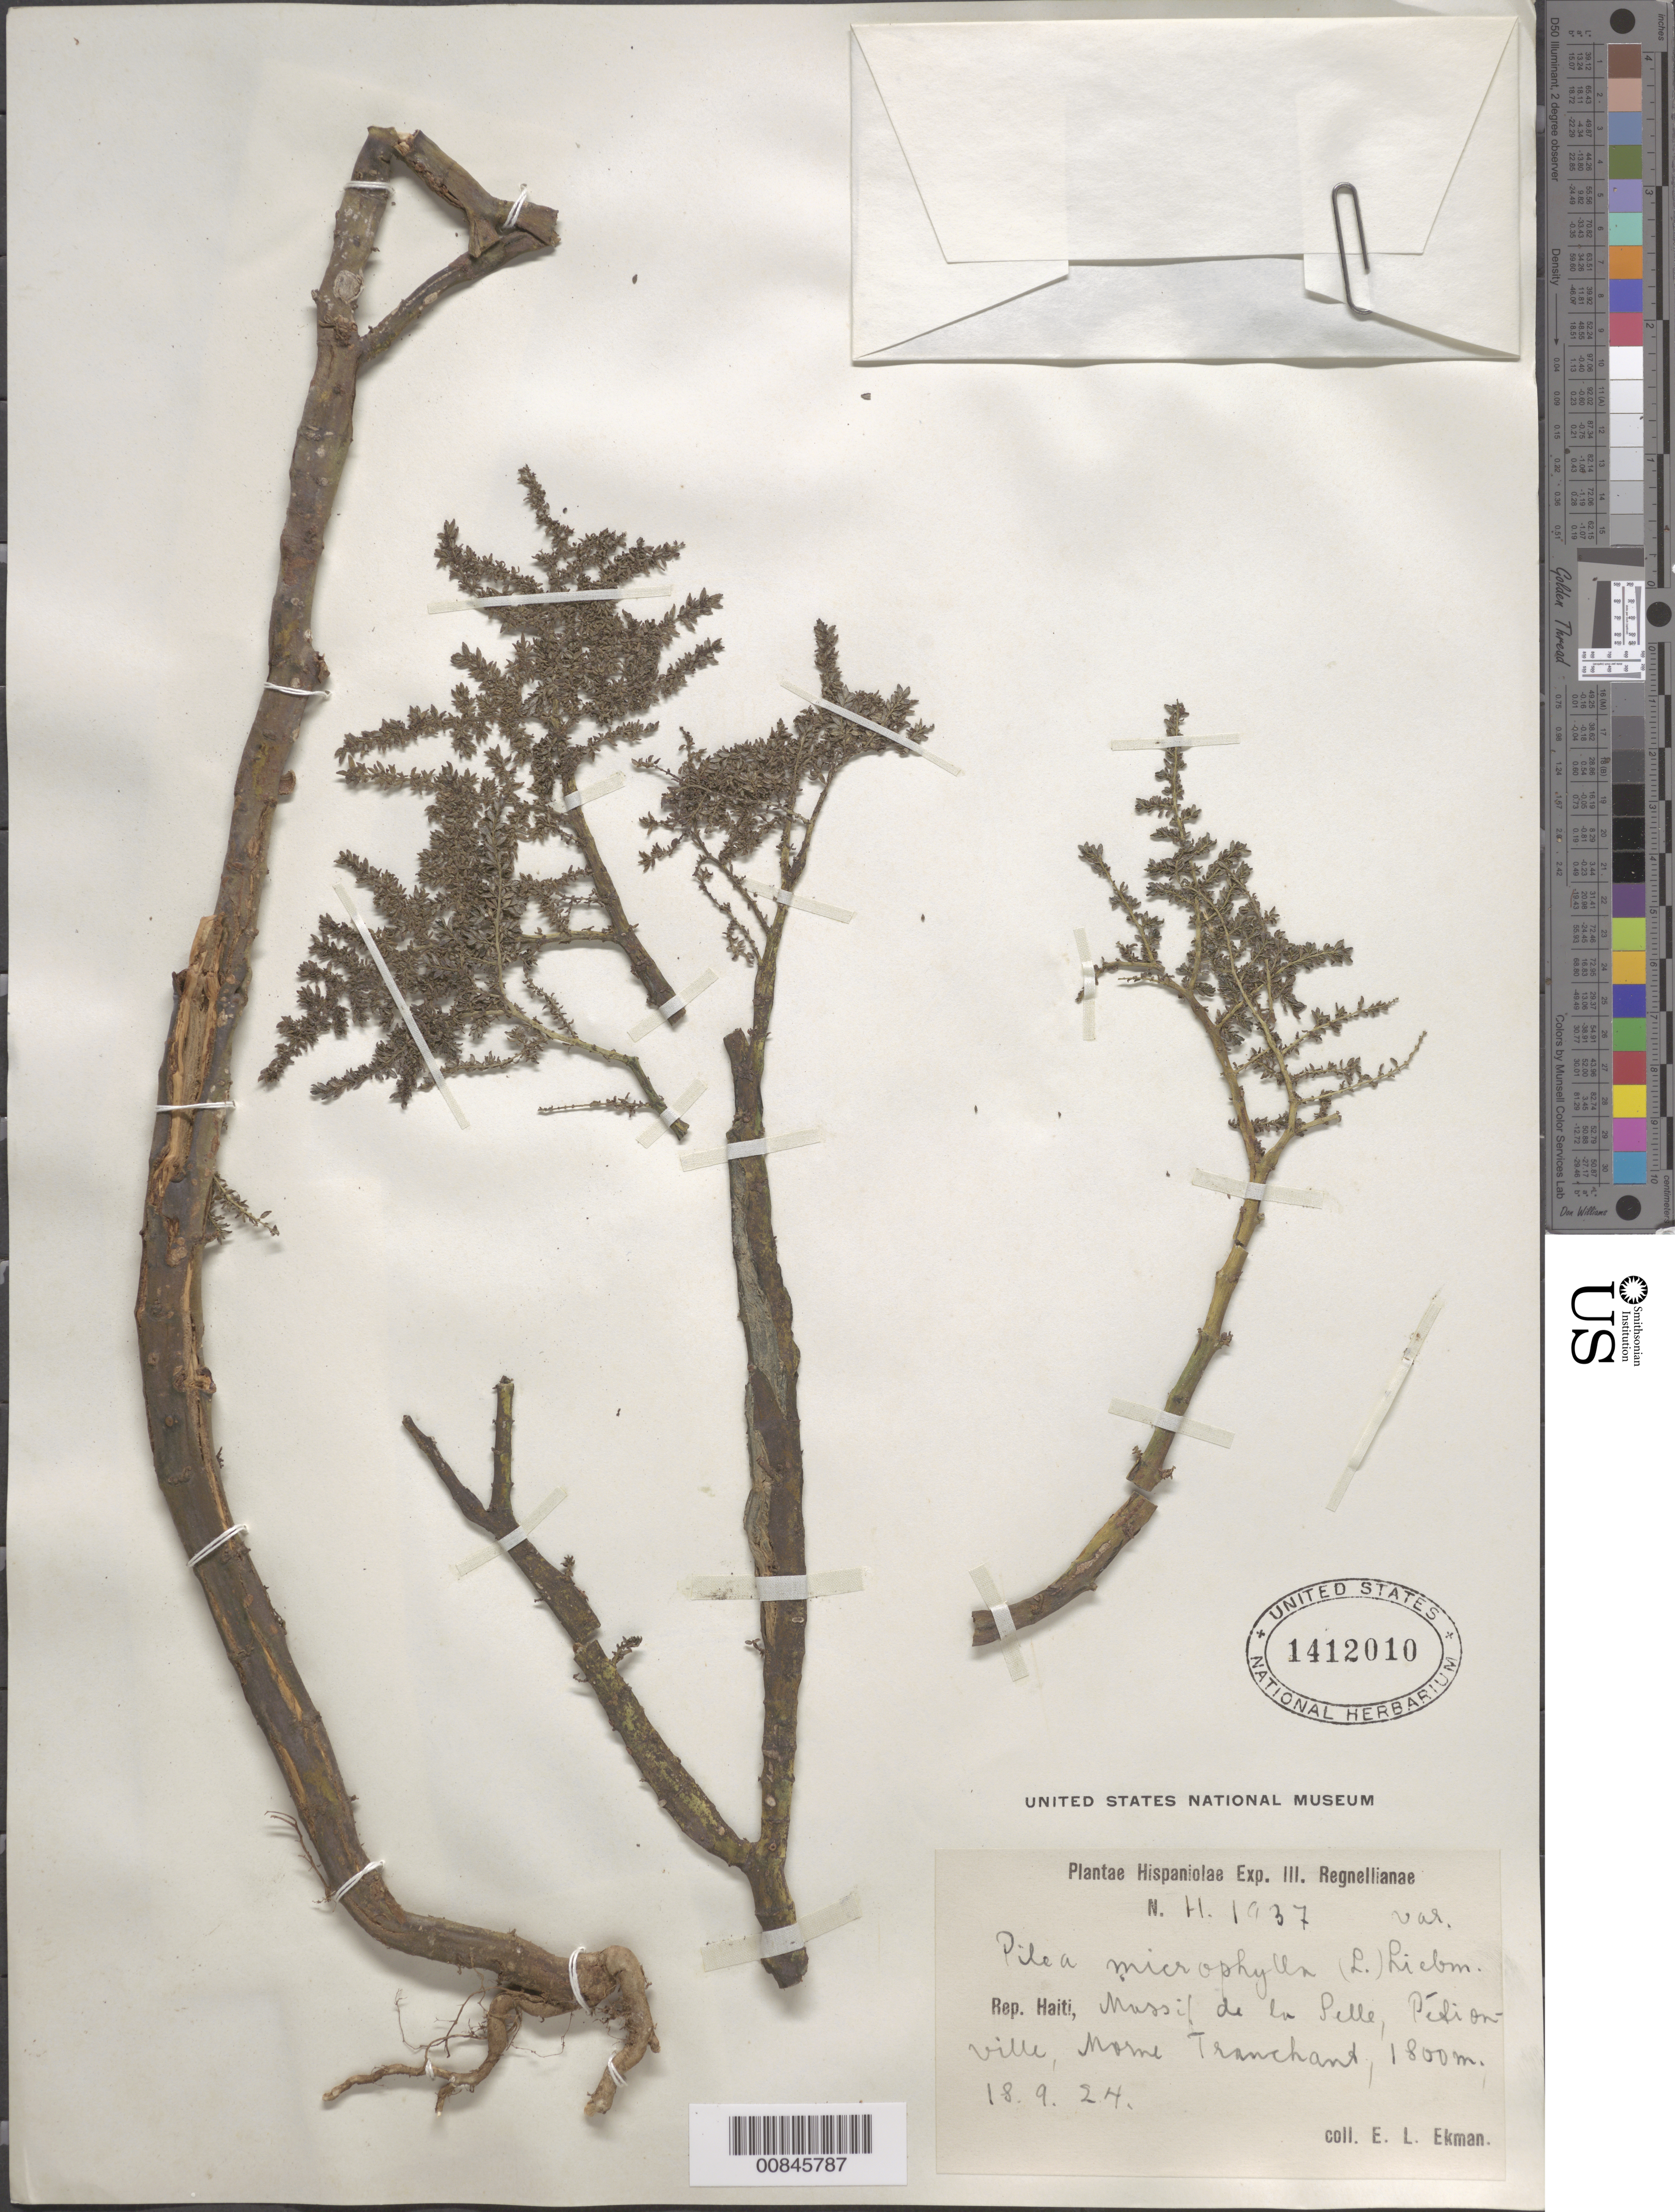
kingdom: Plantae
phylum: Tracheophyta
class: Magnoliopsida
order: Rosales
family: Urticaceae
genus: Pilea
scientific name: Pilea microphylla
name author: (L.) Liebm.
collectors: E. L. Ekman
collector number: H 1937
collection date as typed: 18 Sep 1924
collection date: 1924-09-18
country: Haiti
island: Hispaniola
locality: Massif de la Selle, Pétionville, Morne Tranchant.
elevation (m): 1800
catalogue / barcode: US 1412010